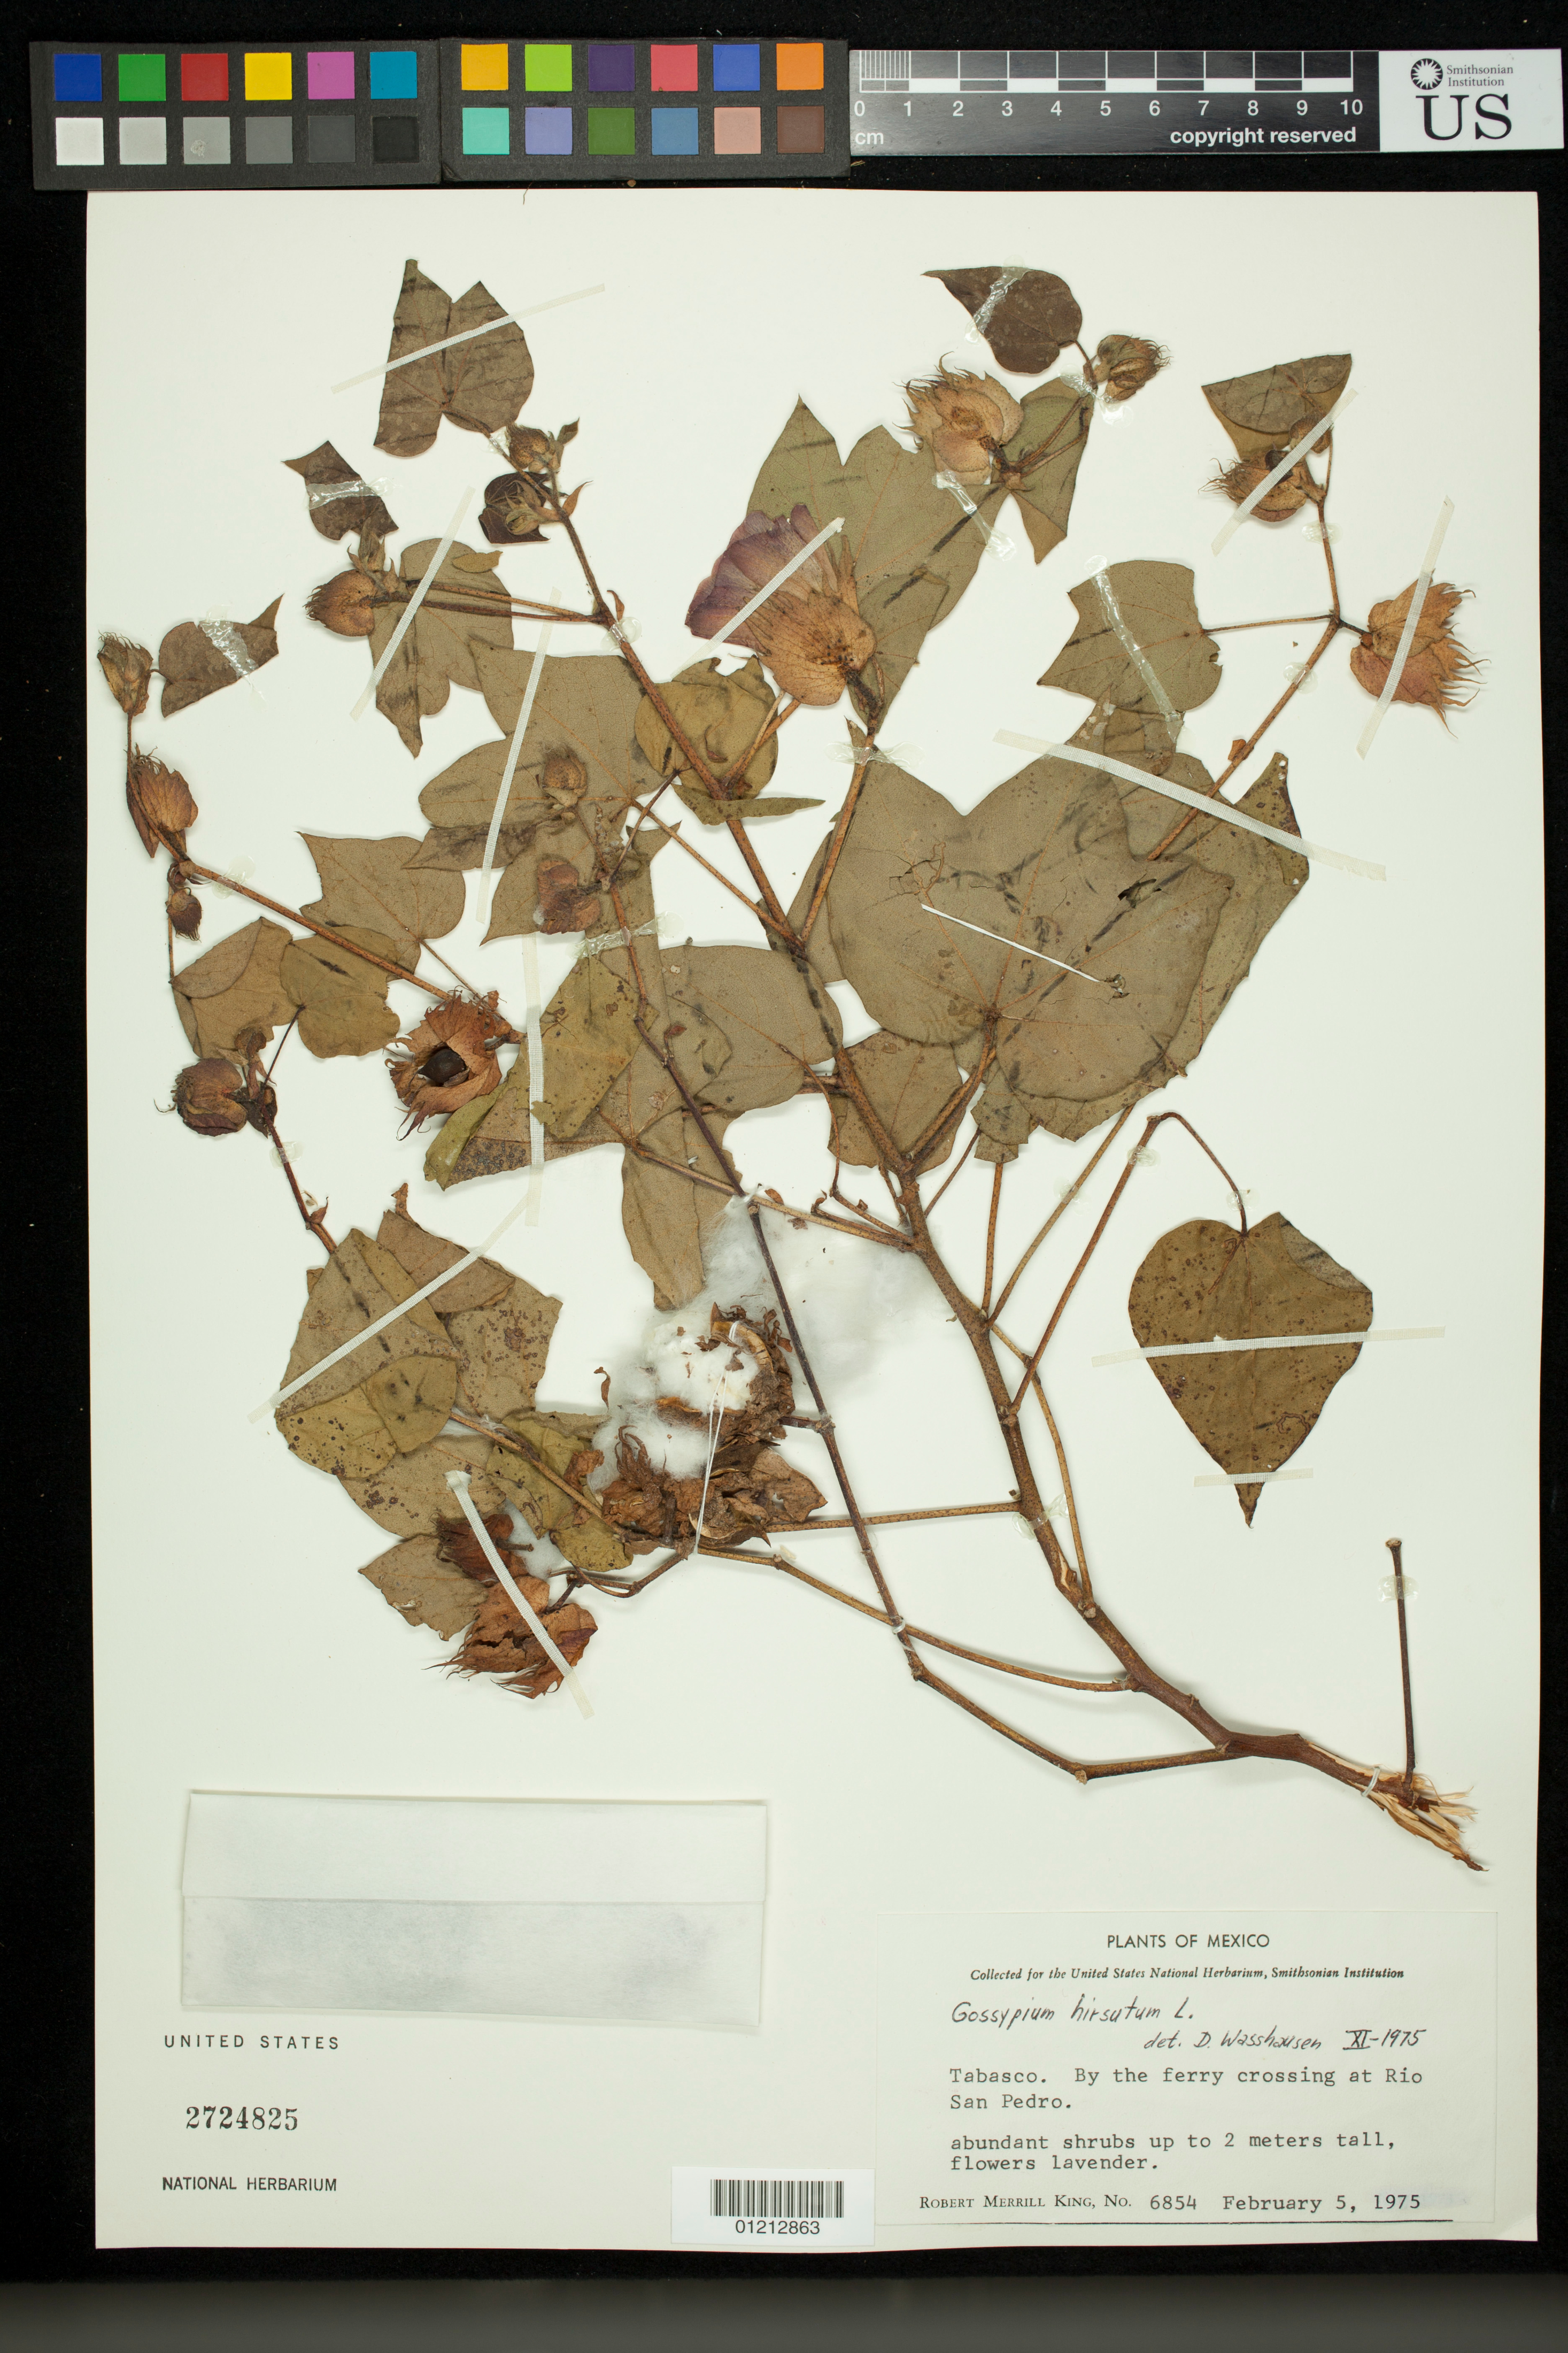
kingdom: Plantae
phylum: Tracheophyta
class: Magnoliopsida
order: Malvales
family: Malvaceae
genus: Gossypium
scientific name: Gossypium hirsutum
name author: L.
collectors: R. M. King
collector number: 6854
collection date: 1975-02-05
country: Mexico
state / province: Tabasco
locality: By the ferry crossing at Rio San Pedro.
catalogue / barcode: US 2724825